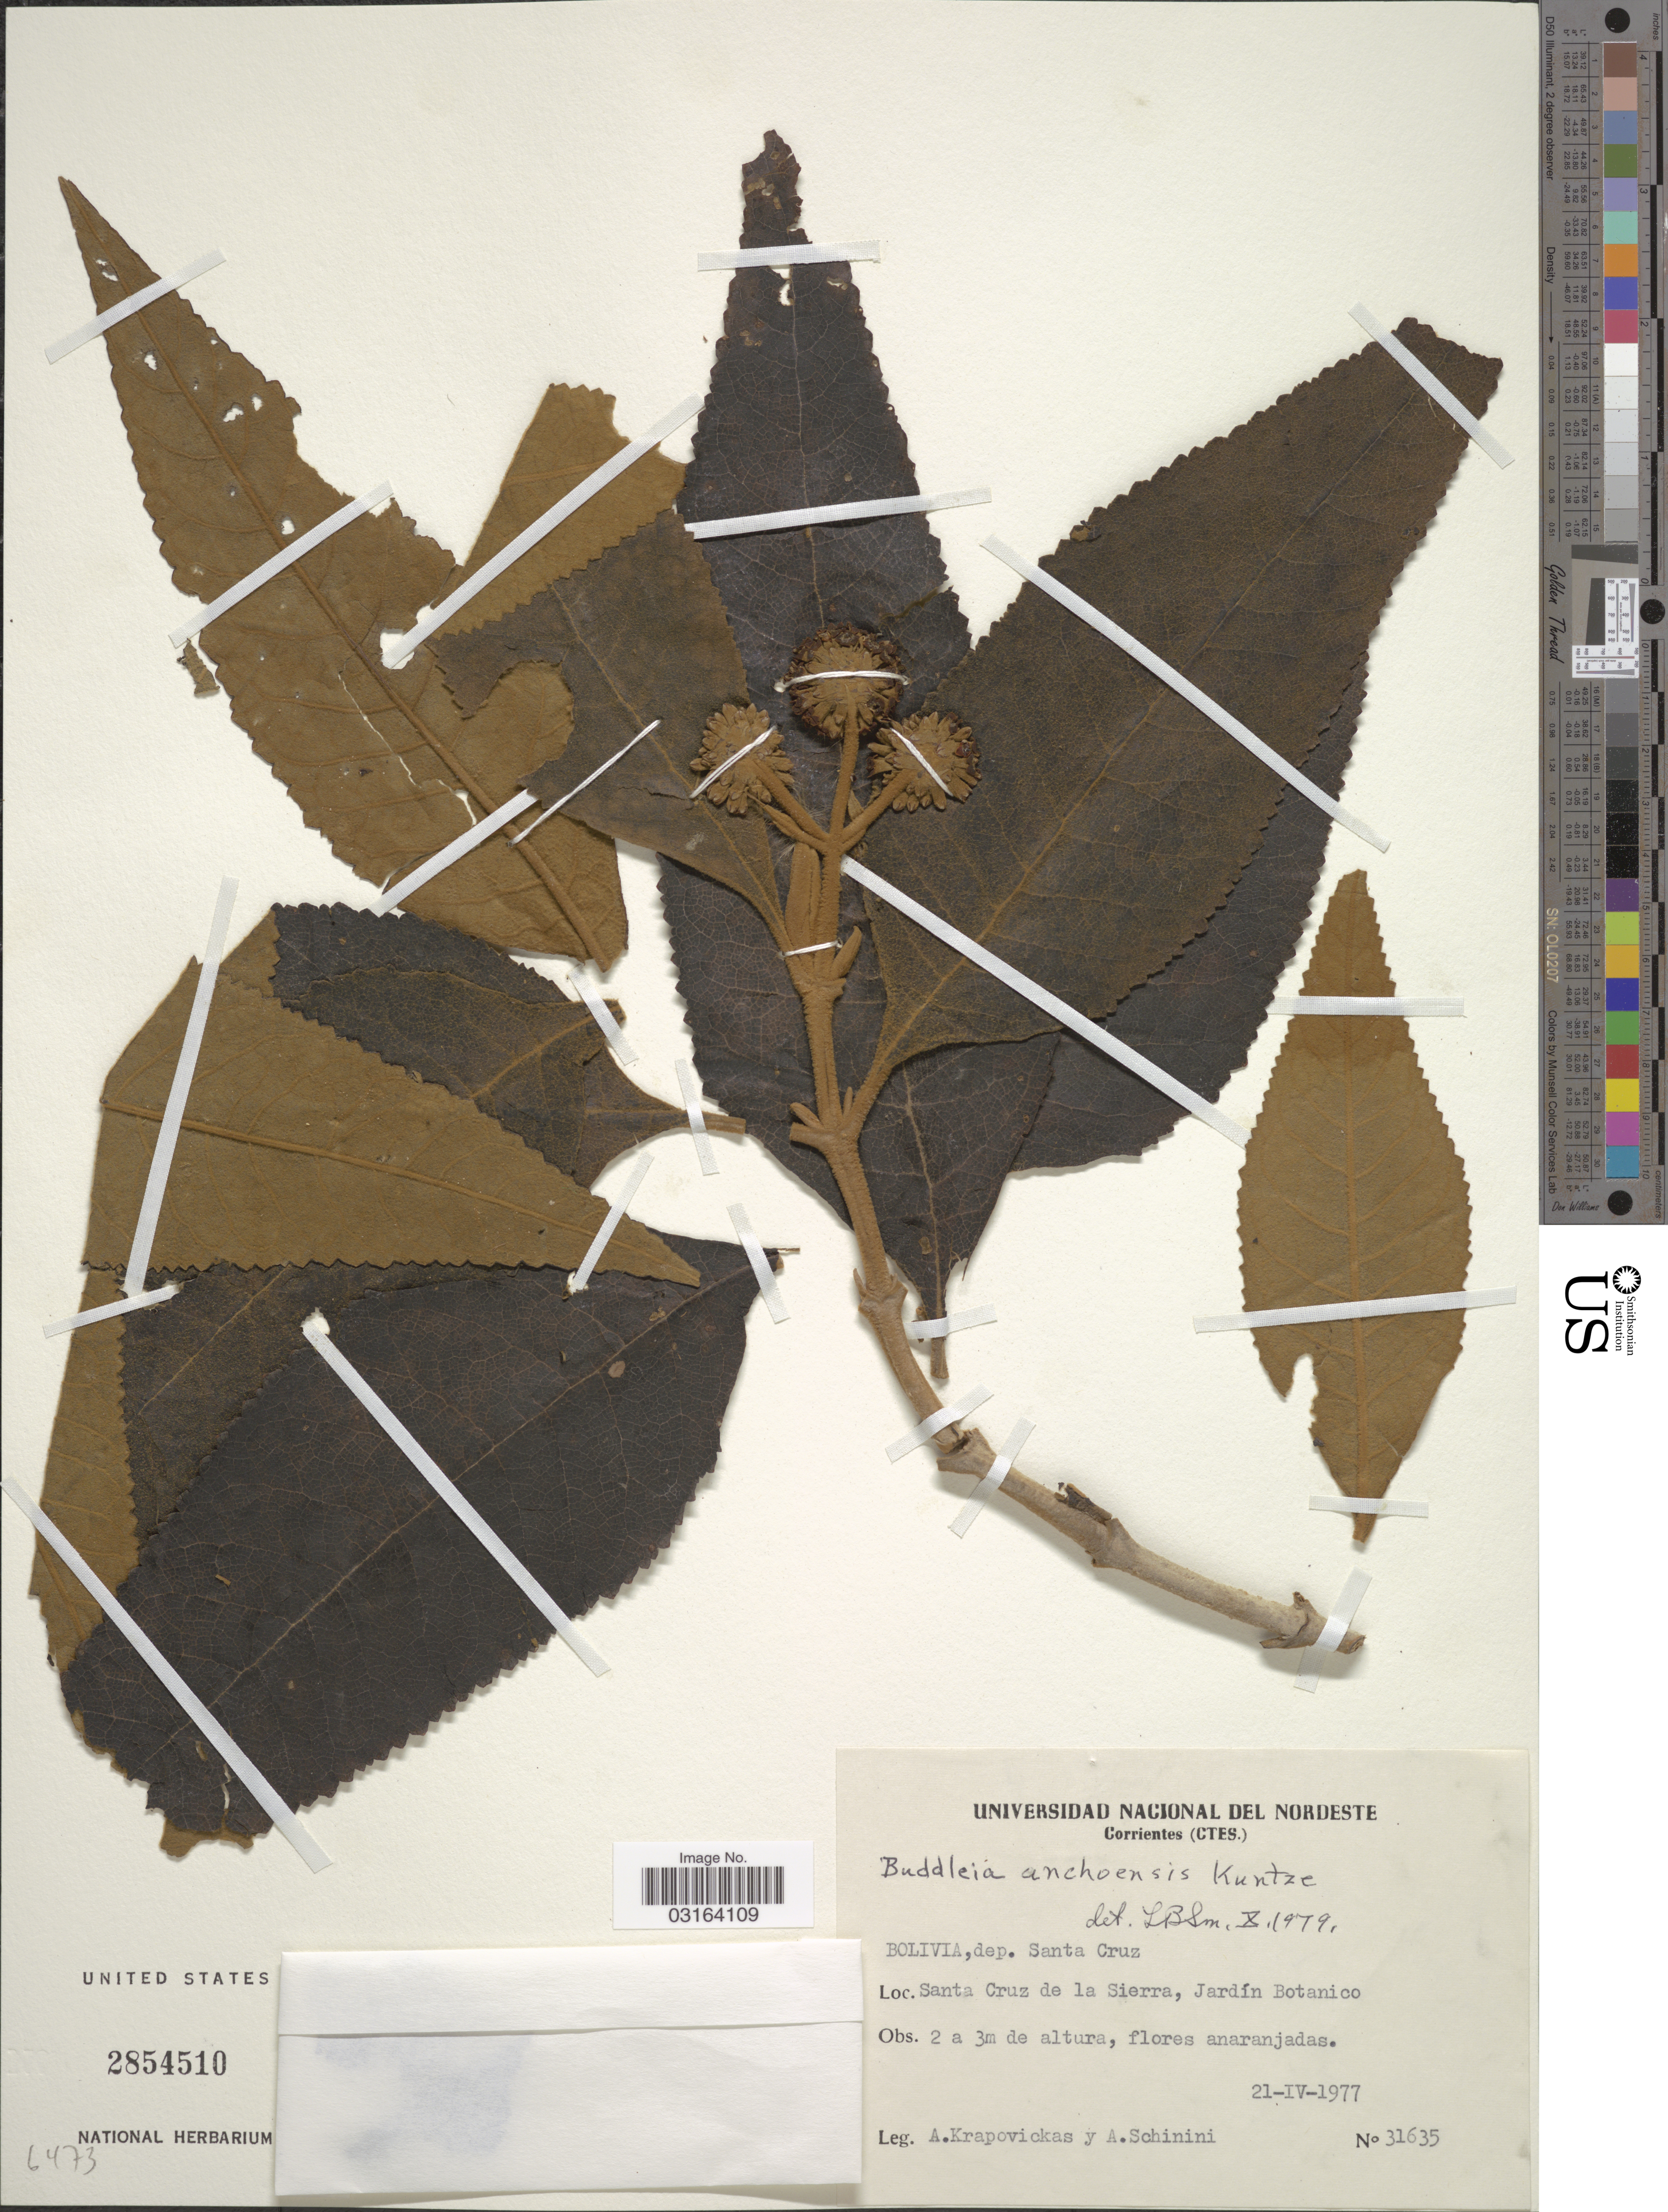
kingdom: Plantae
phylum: Tracheophyta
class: Magnoliopsida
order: Lamiales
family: Scrophulariaceae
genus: Buddleja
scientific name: Buddleja anchoensis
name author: Kuntze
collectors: A. Krapovickas & A. Schinini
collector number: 31635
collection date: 1977-04-21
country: Bolivia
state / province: Santa Cruz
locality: Dep. Santa Cruz, Santa Cruz de la Sierra, Jardín Botanico.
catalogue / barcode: US 2854510